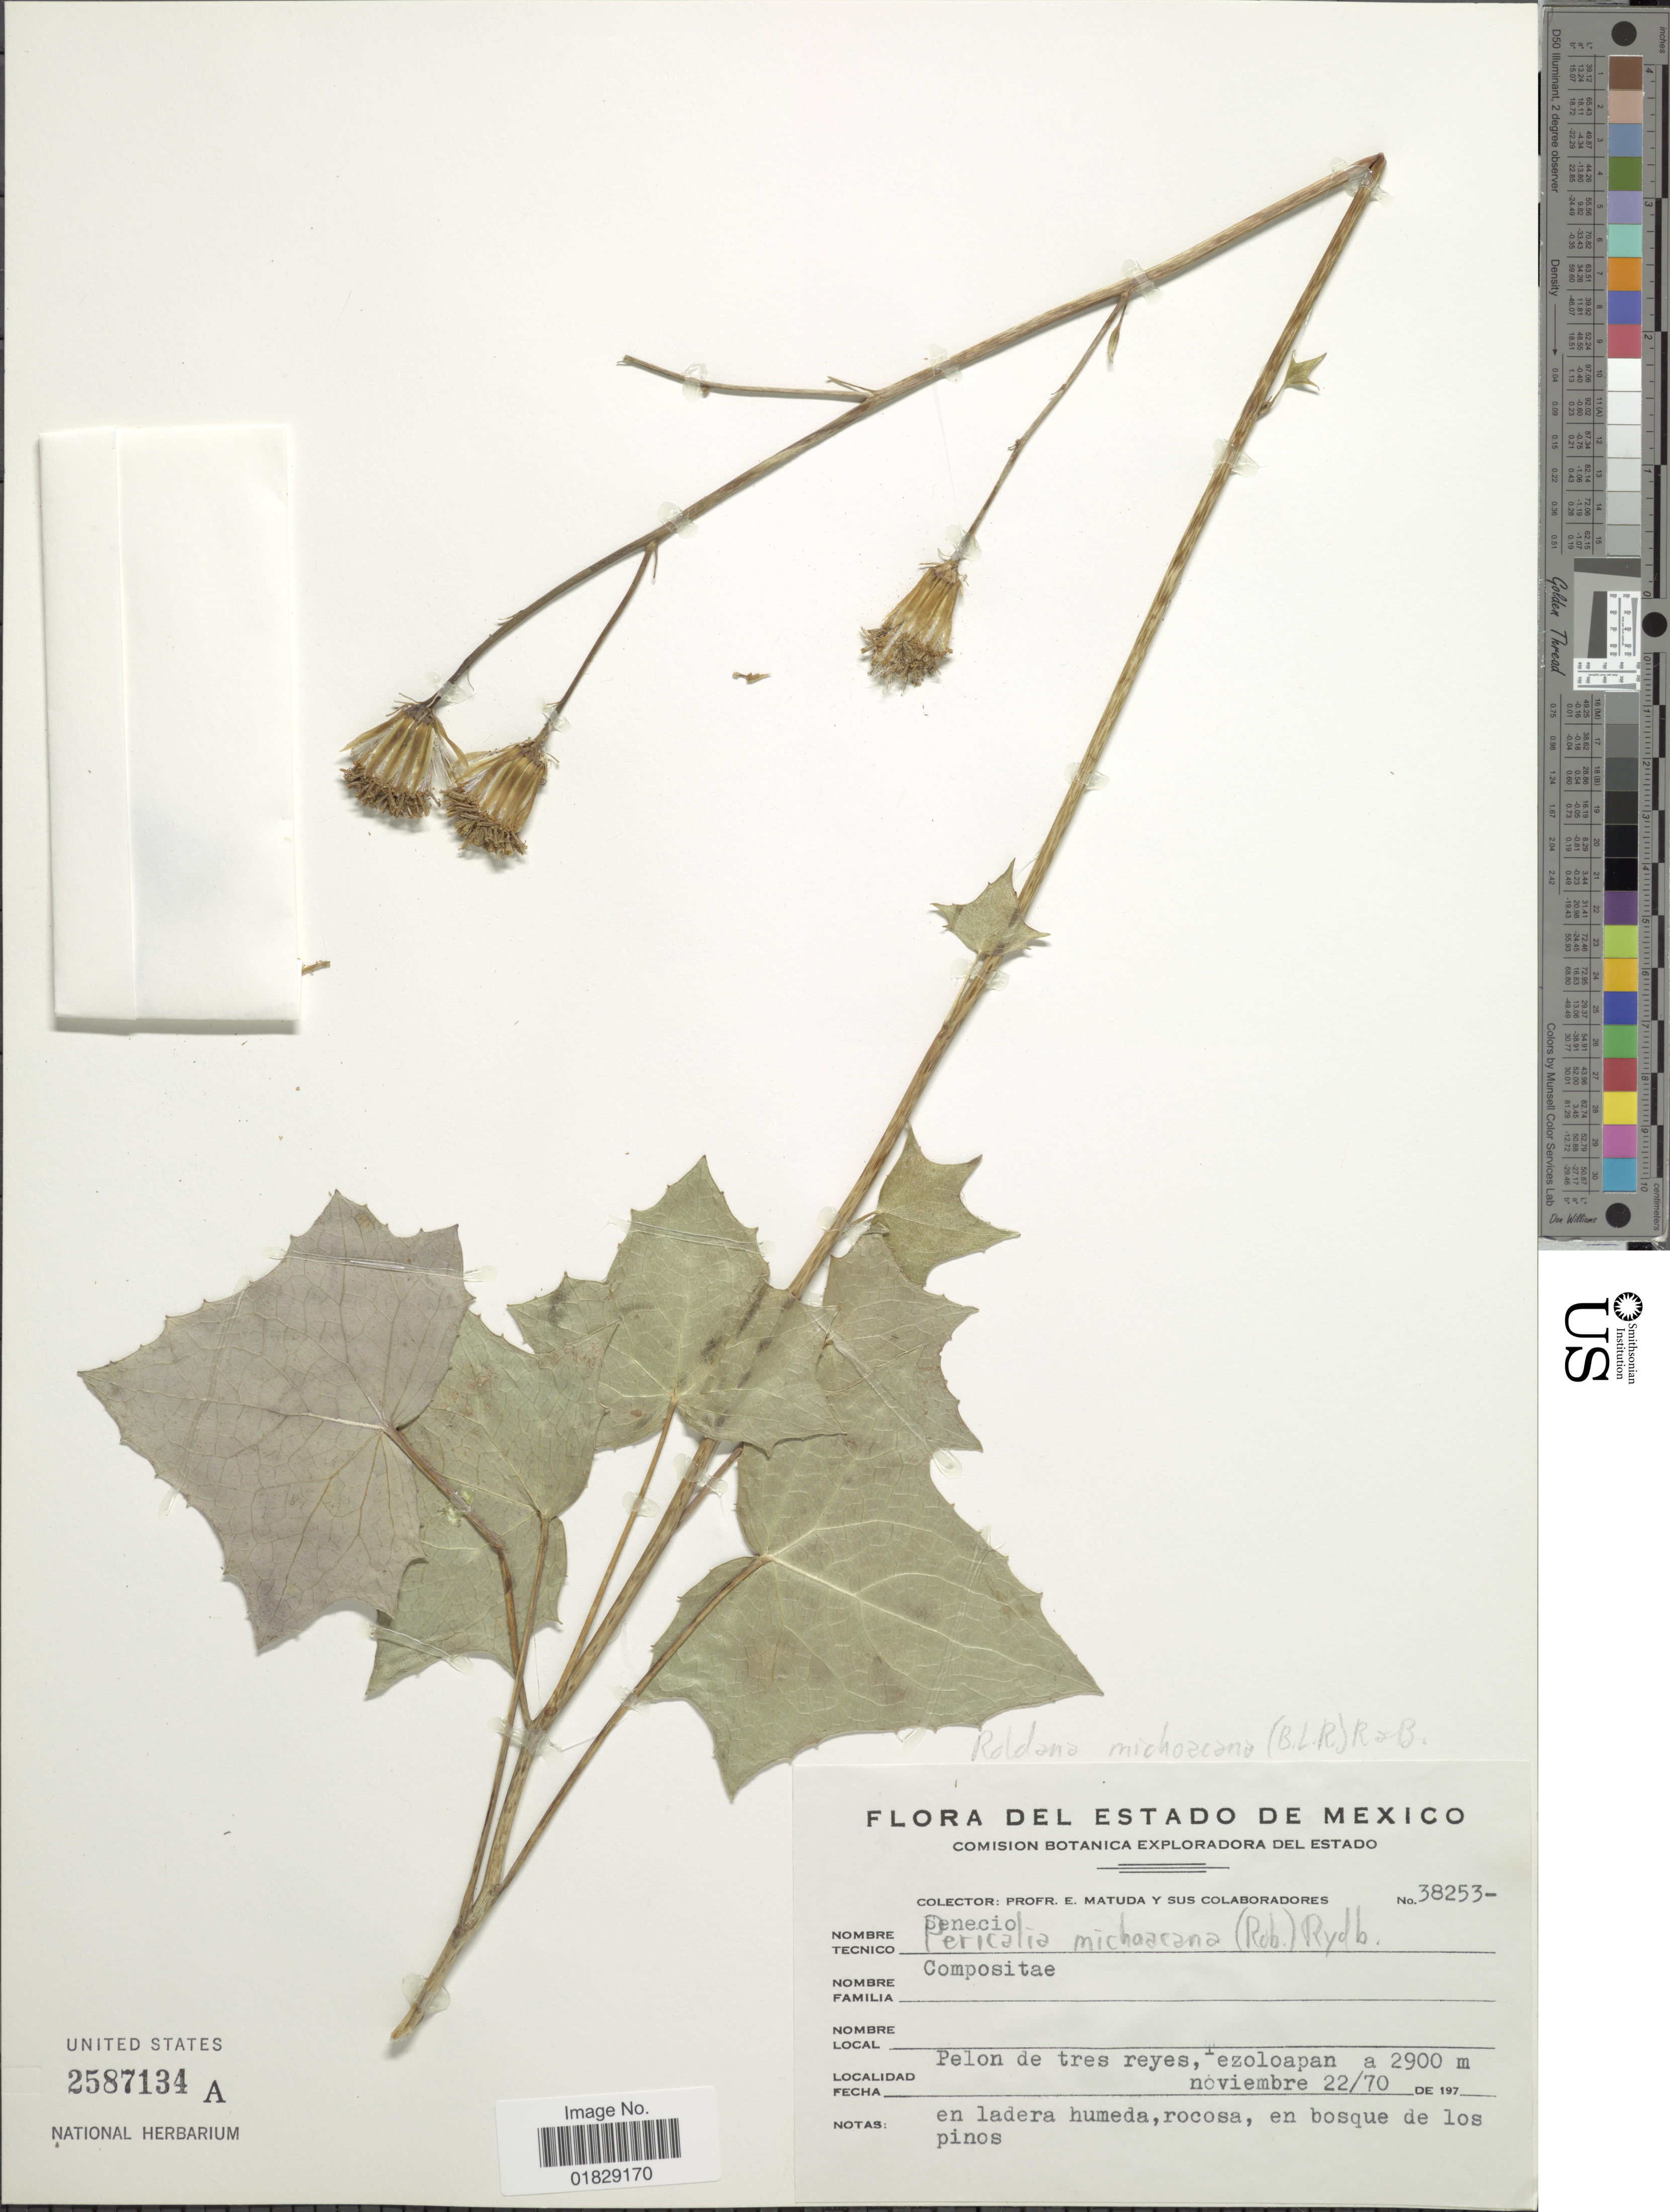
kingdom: Plantae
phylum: Tracheophyta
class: Magnoliopsida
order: Asterales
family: Asteraceae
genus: Roldana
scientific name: Roldana michoacana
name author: (B.L. Rob.) H. Rob. & Brettell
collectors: E. Matuda & et al.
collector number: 38253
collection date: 1970-11-22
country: Mexico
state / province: México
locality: Estado de Mexico. Peln de tres reyes, Tezoloapan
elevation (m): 2900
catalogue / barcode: US 2587134A